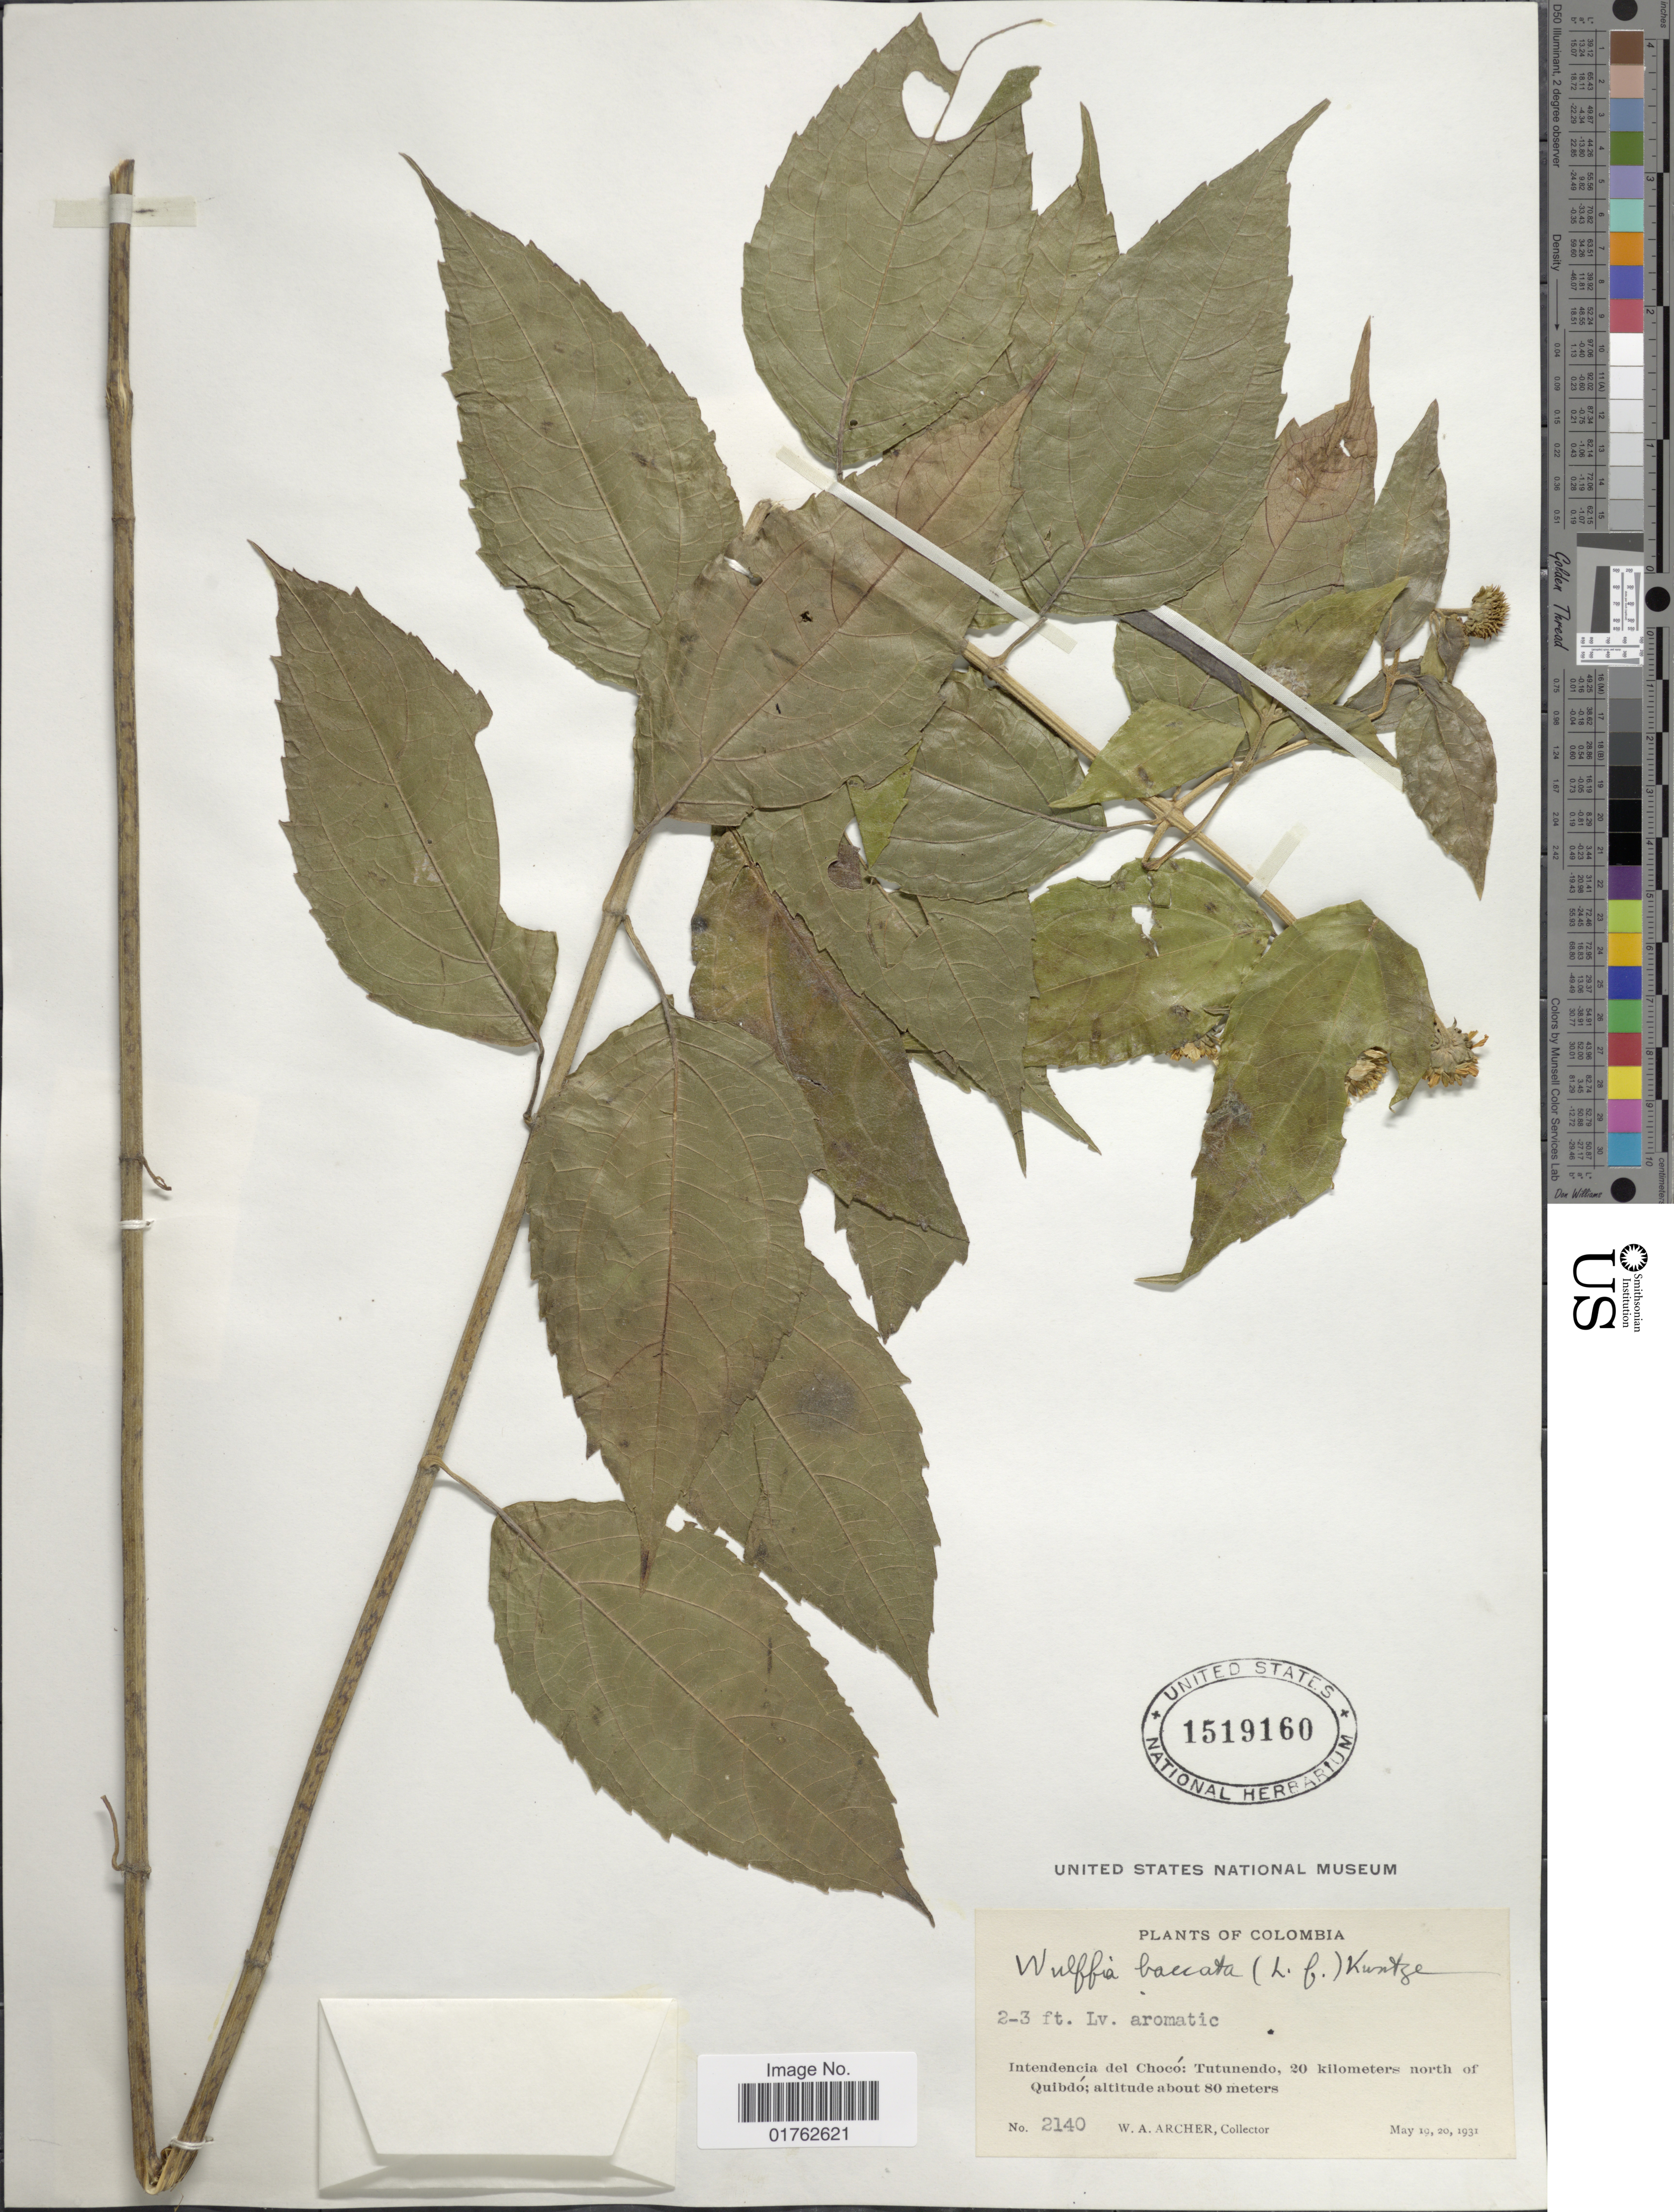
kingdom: Plantae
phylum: Tracheophyta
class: Magnoliopsida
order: Asterales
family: Asteraceae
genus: Wulffia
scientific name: Wulffia baccata var. baccata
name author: (L.) Kuntze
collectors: W. A. Archer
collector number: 2140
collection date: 1931-05-19/1931-05-20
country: Colombia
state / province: Chocó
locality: Intendencia del Choco: Tutunendo, 20 kilometers north of Quibdo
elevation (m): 80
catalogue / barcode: US 1519160